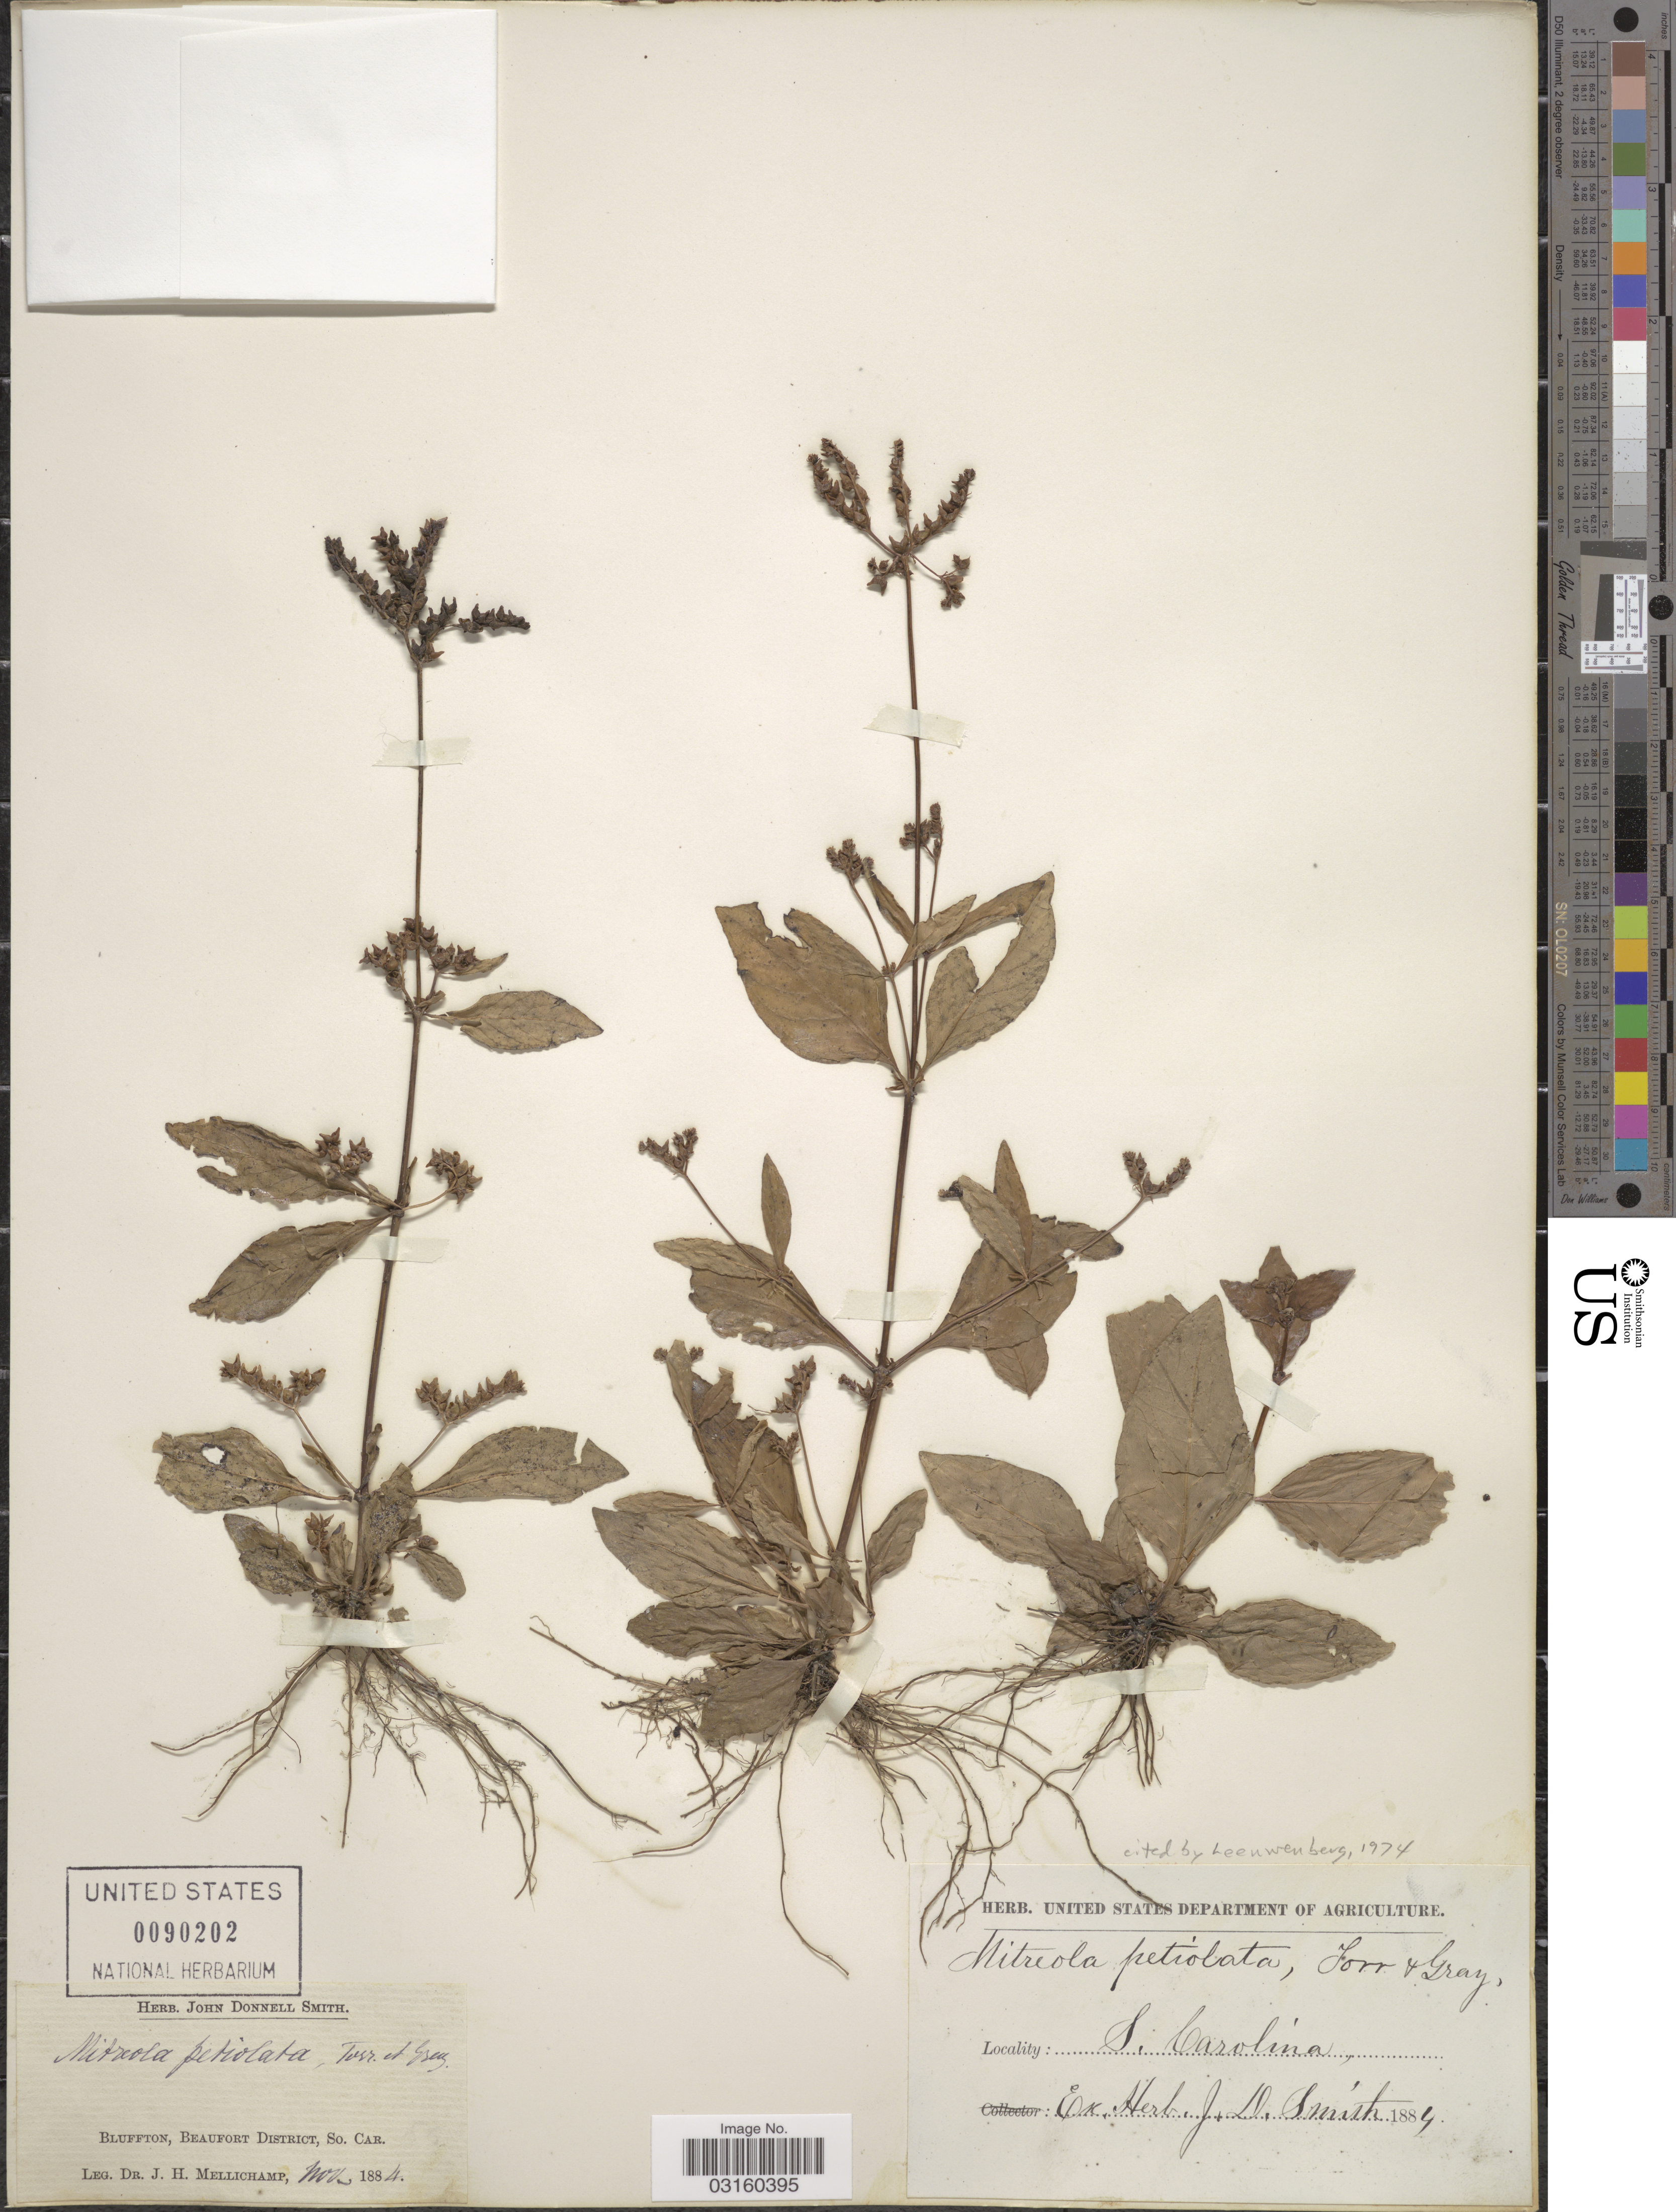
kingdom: Plantae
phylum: Tracheophyta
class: Magnoliopsida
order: Gentianales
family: Loganiaceae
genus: Mitreola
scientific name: Mitreola petiolata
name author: (J.F. Gmel.) Torr. & A. Gray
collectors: J. H. Mellichamp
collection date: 1884-11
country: United States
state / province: South Carolina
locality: Bluffton, Beaufort District.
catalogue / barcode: US 90202